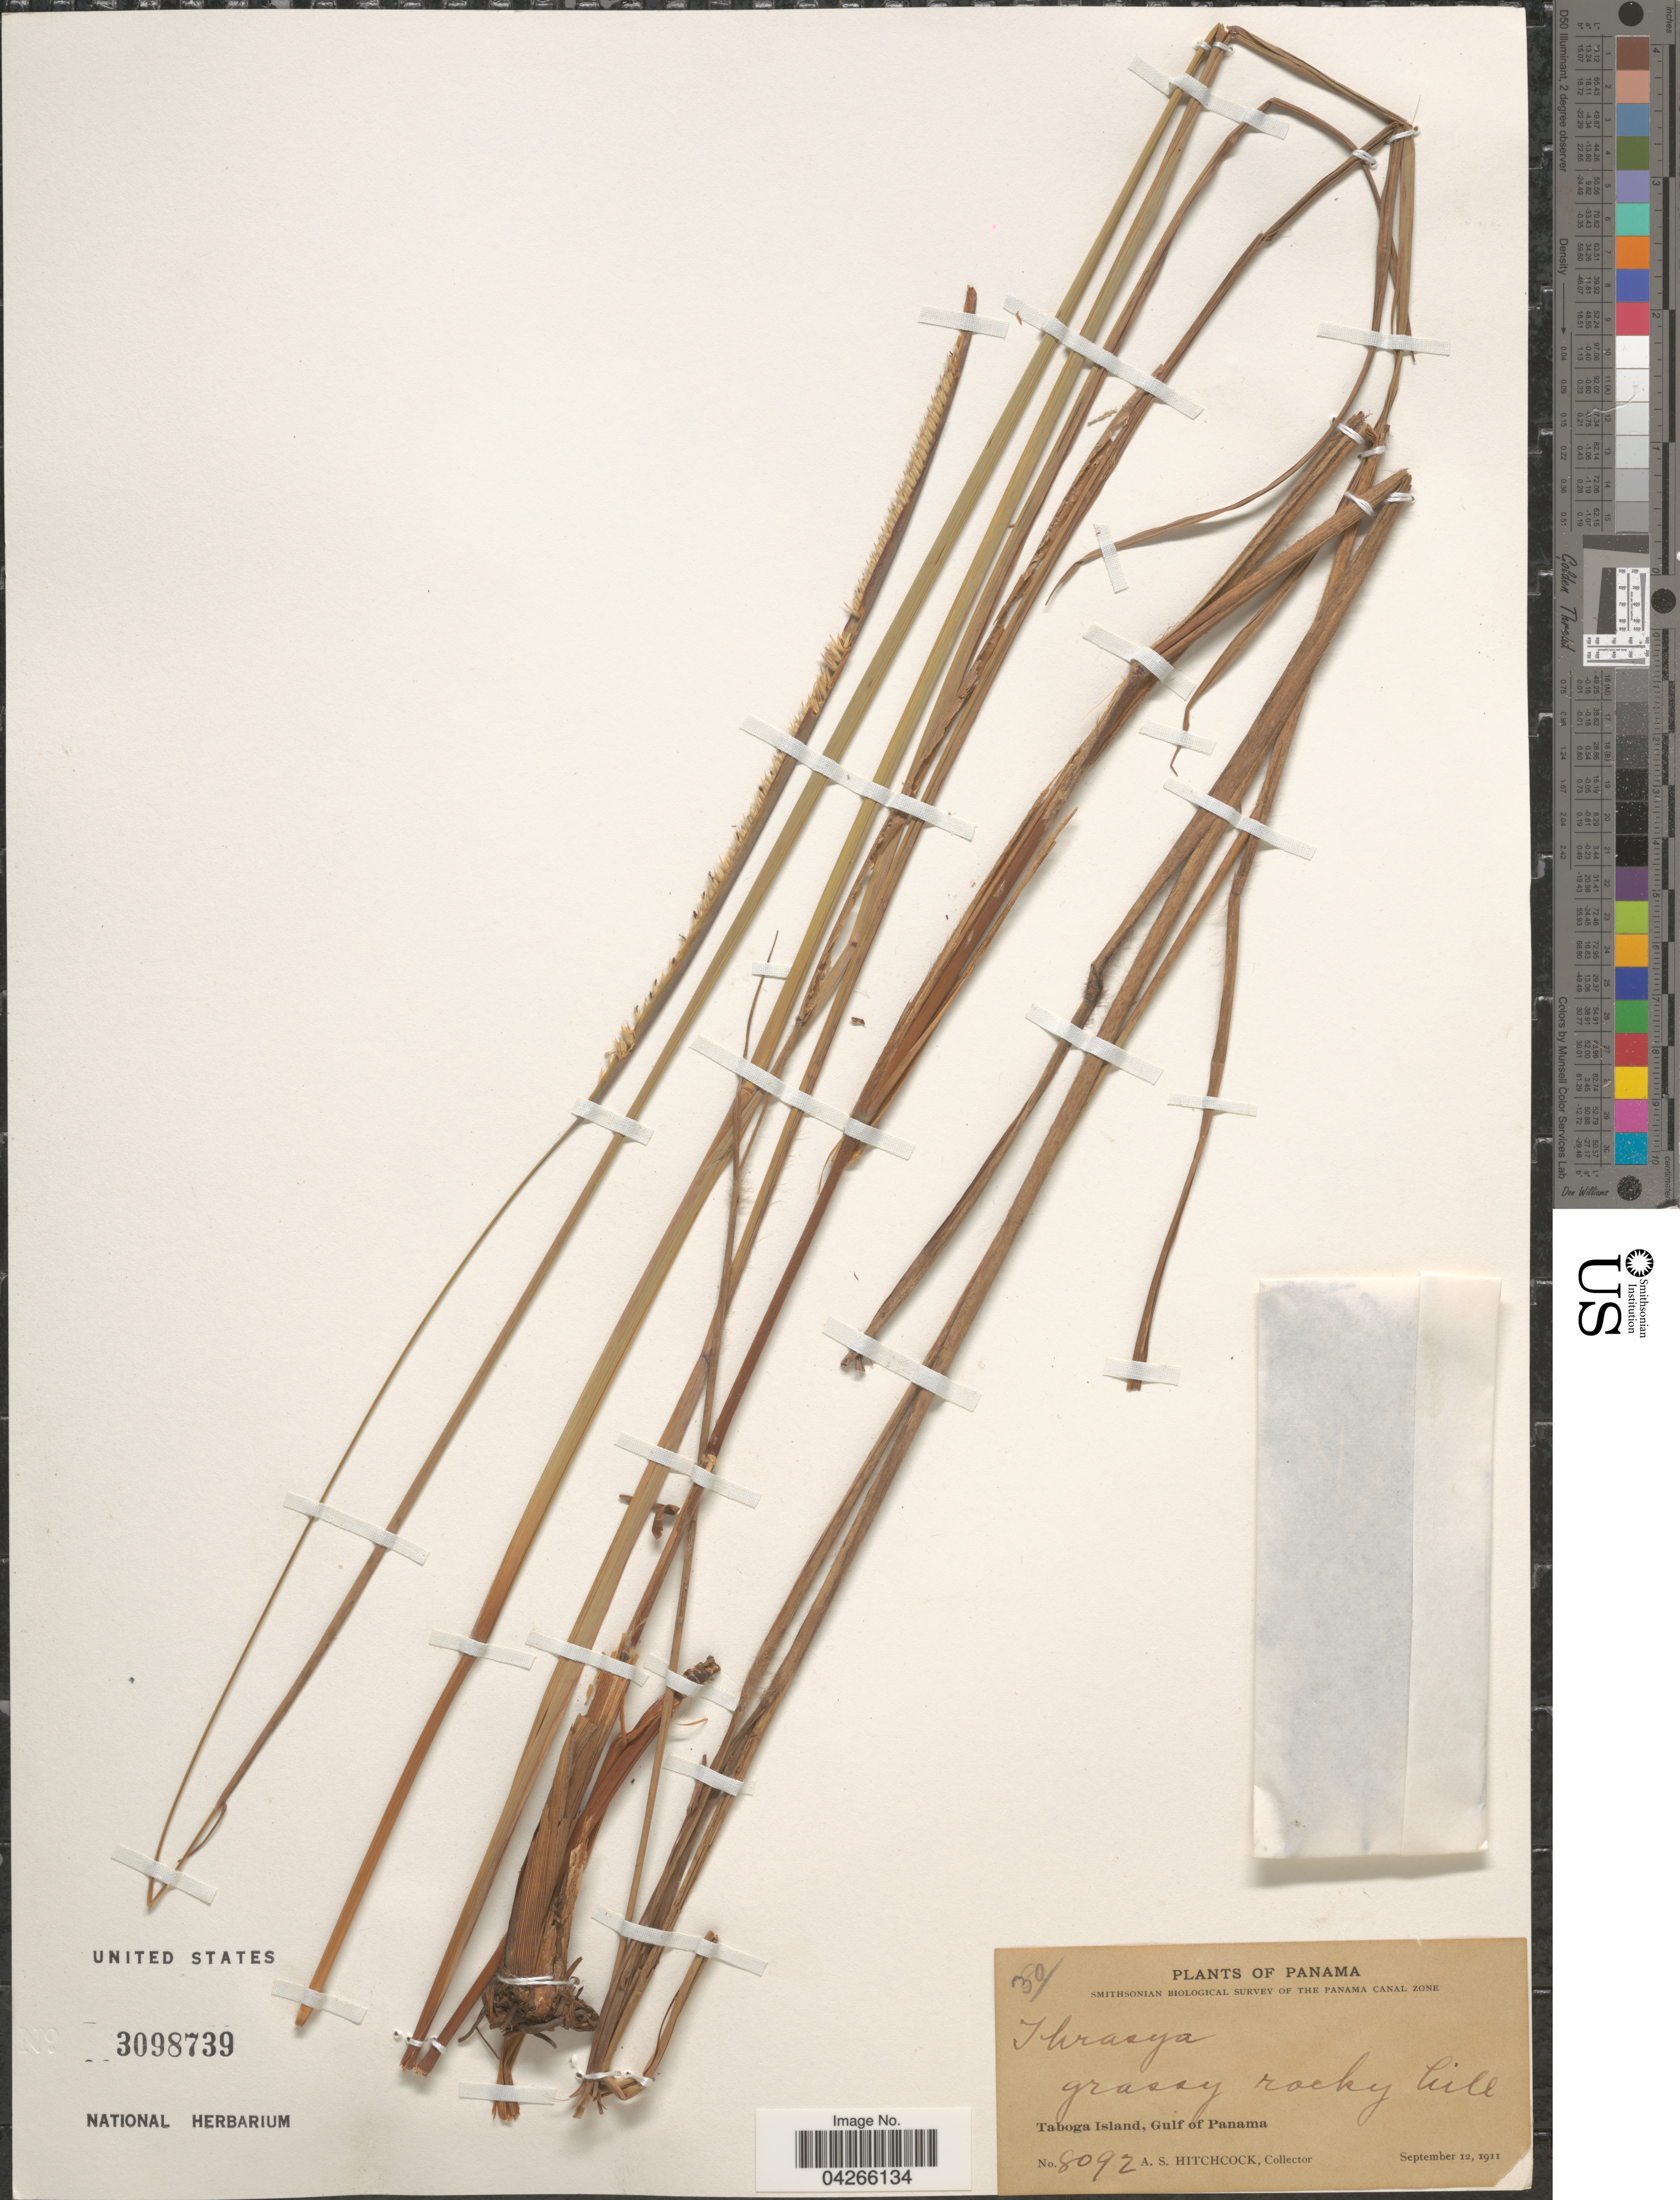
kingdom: Plantae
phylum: Tracheophyta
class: Liliopsida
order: Poales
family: Poaceae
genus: Paspalum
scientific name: Paspalum sp.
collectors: A. S. Hitchcock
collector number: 8092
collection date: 1911-09-12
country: Panama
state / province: Panamá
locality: Smithsonian Biological Survey of the Panama Canal Zone. Grassy rocky hill. Taboga Island, Gulf of Panama.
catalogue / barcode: US 3098739